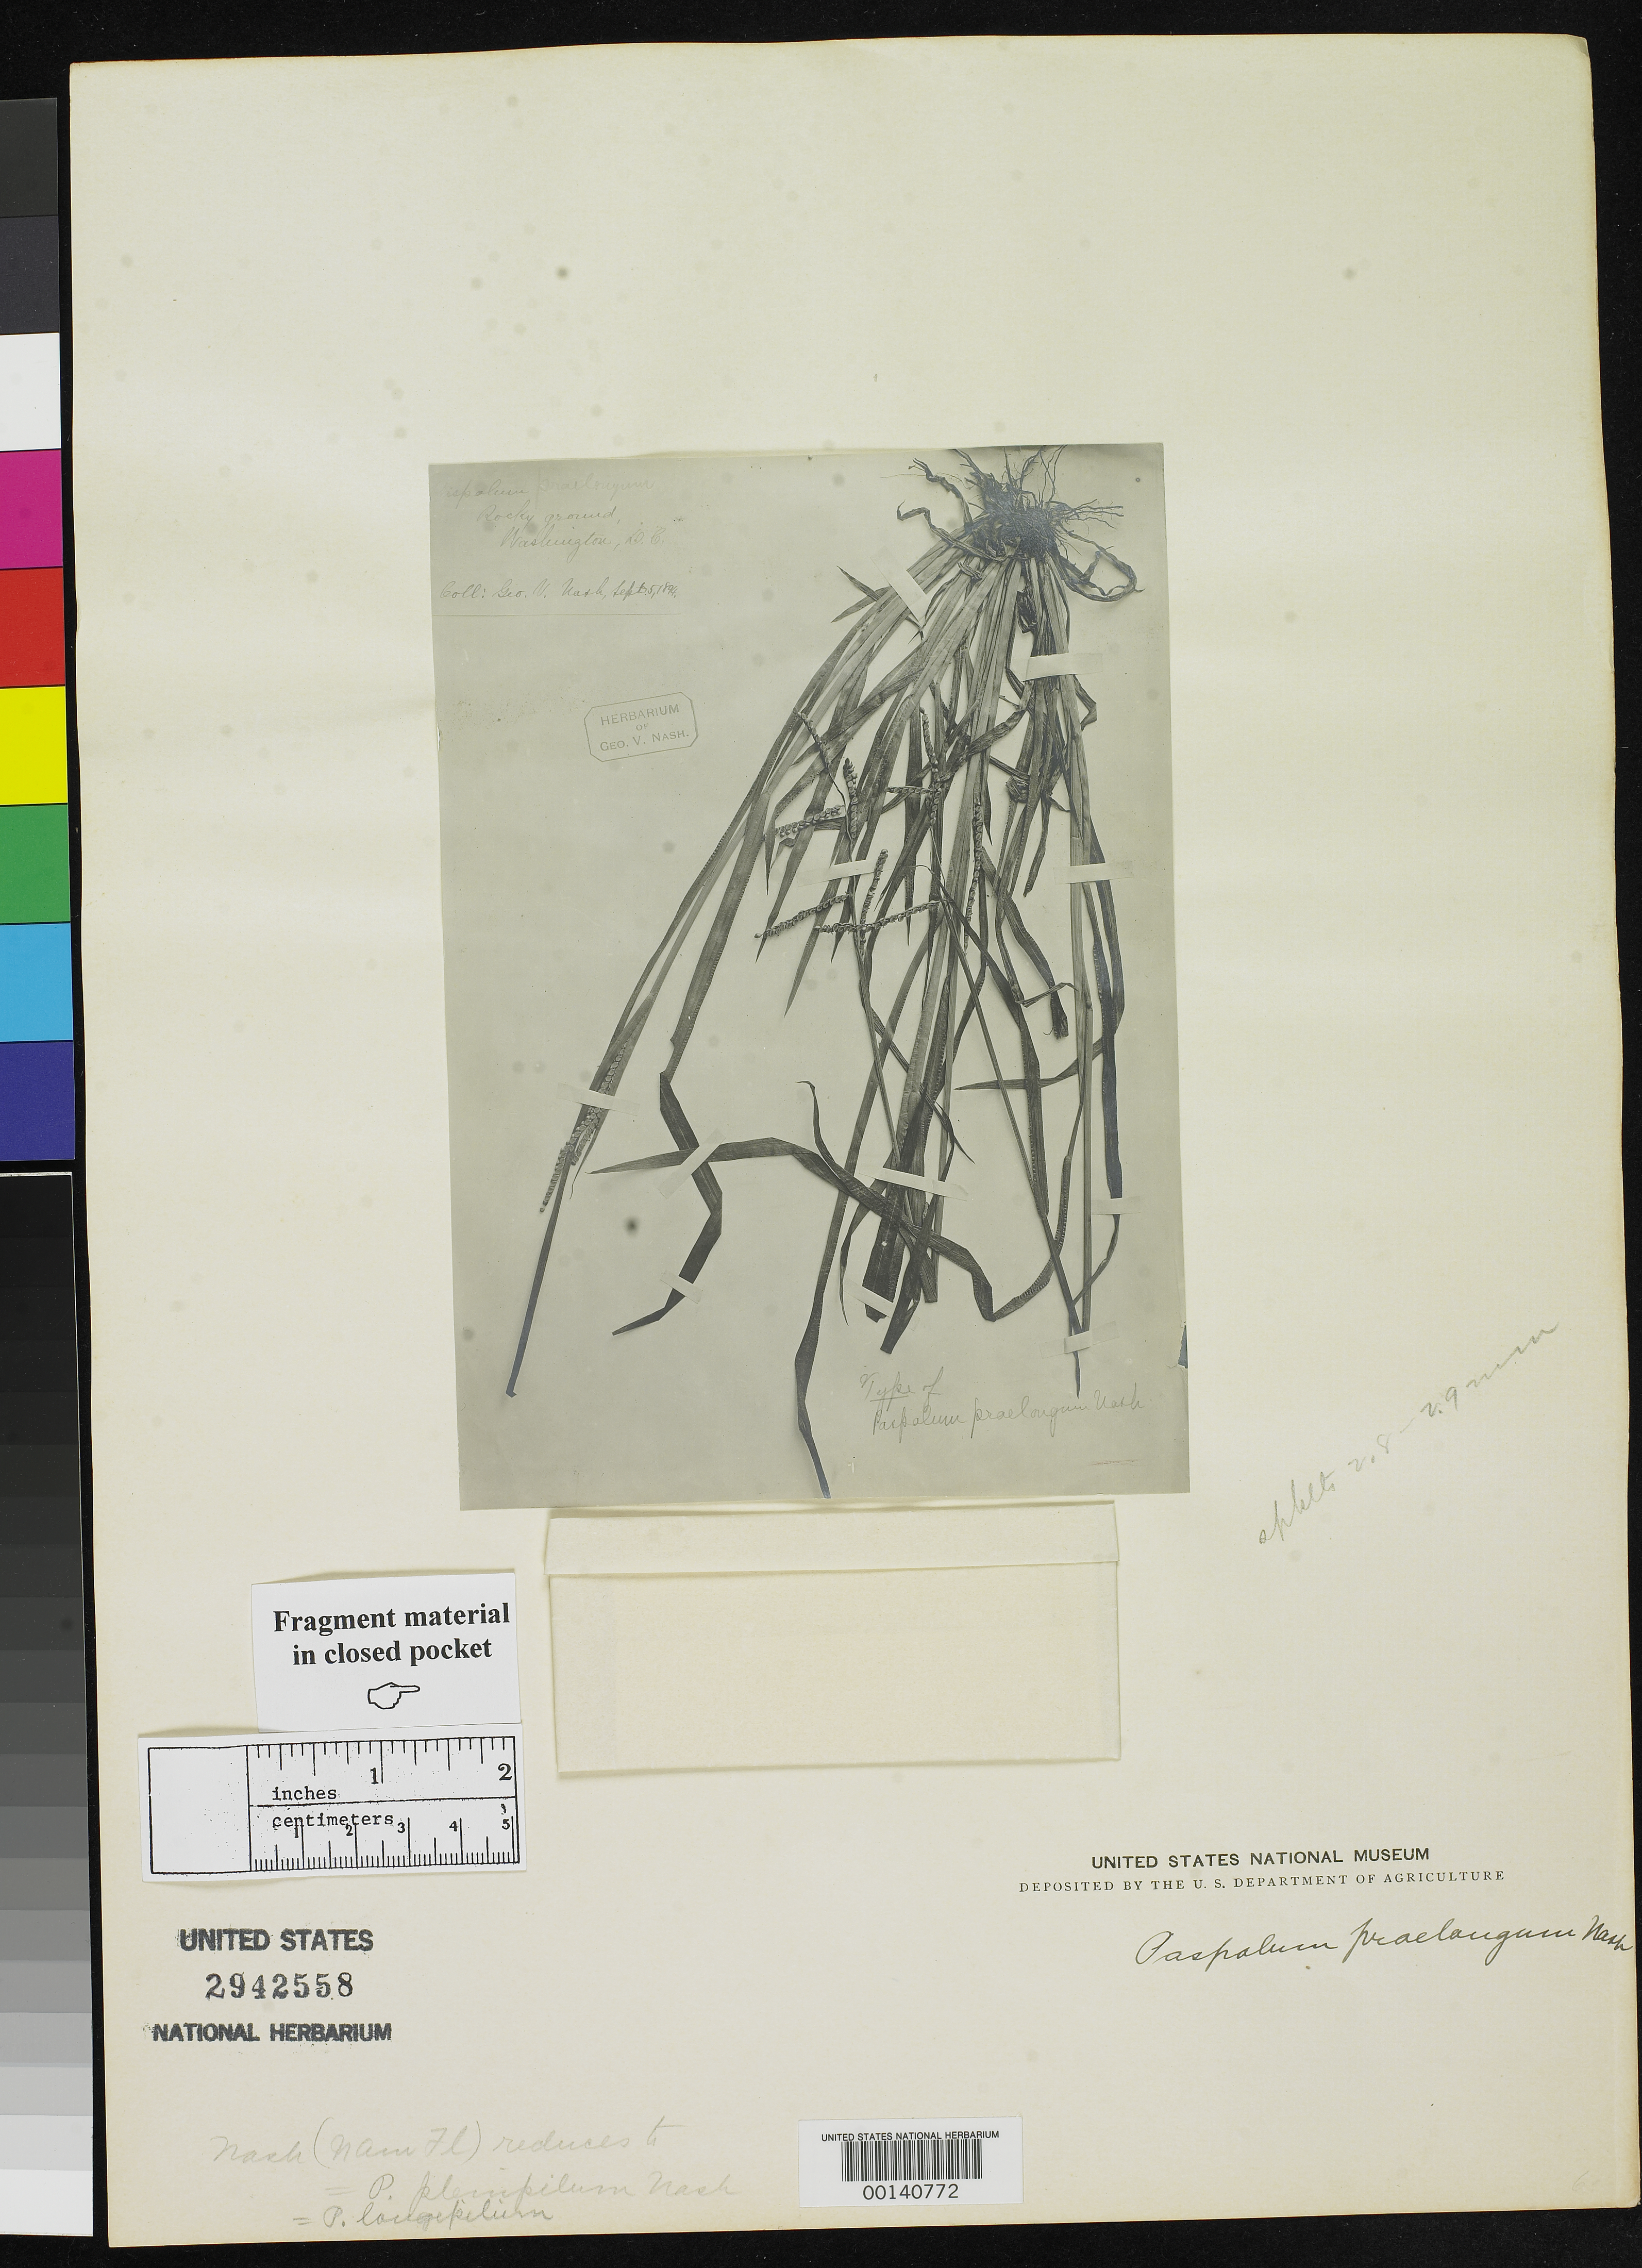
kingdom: Plantae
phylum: Tracheophyta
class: Liliopsida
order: Poales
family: Poaceae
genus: Paspalum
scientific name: Paspalum praelangum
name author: Nash in Small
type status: Type Fragment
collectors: G. V. Nash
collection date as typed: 05 Sep 1894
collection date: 1894-09-05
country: United States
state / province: District of Columbia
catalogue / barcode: US 2942558